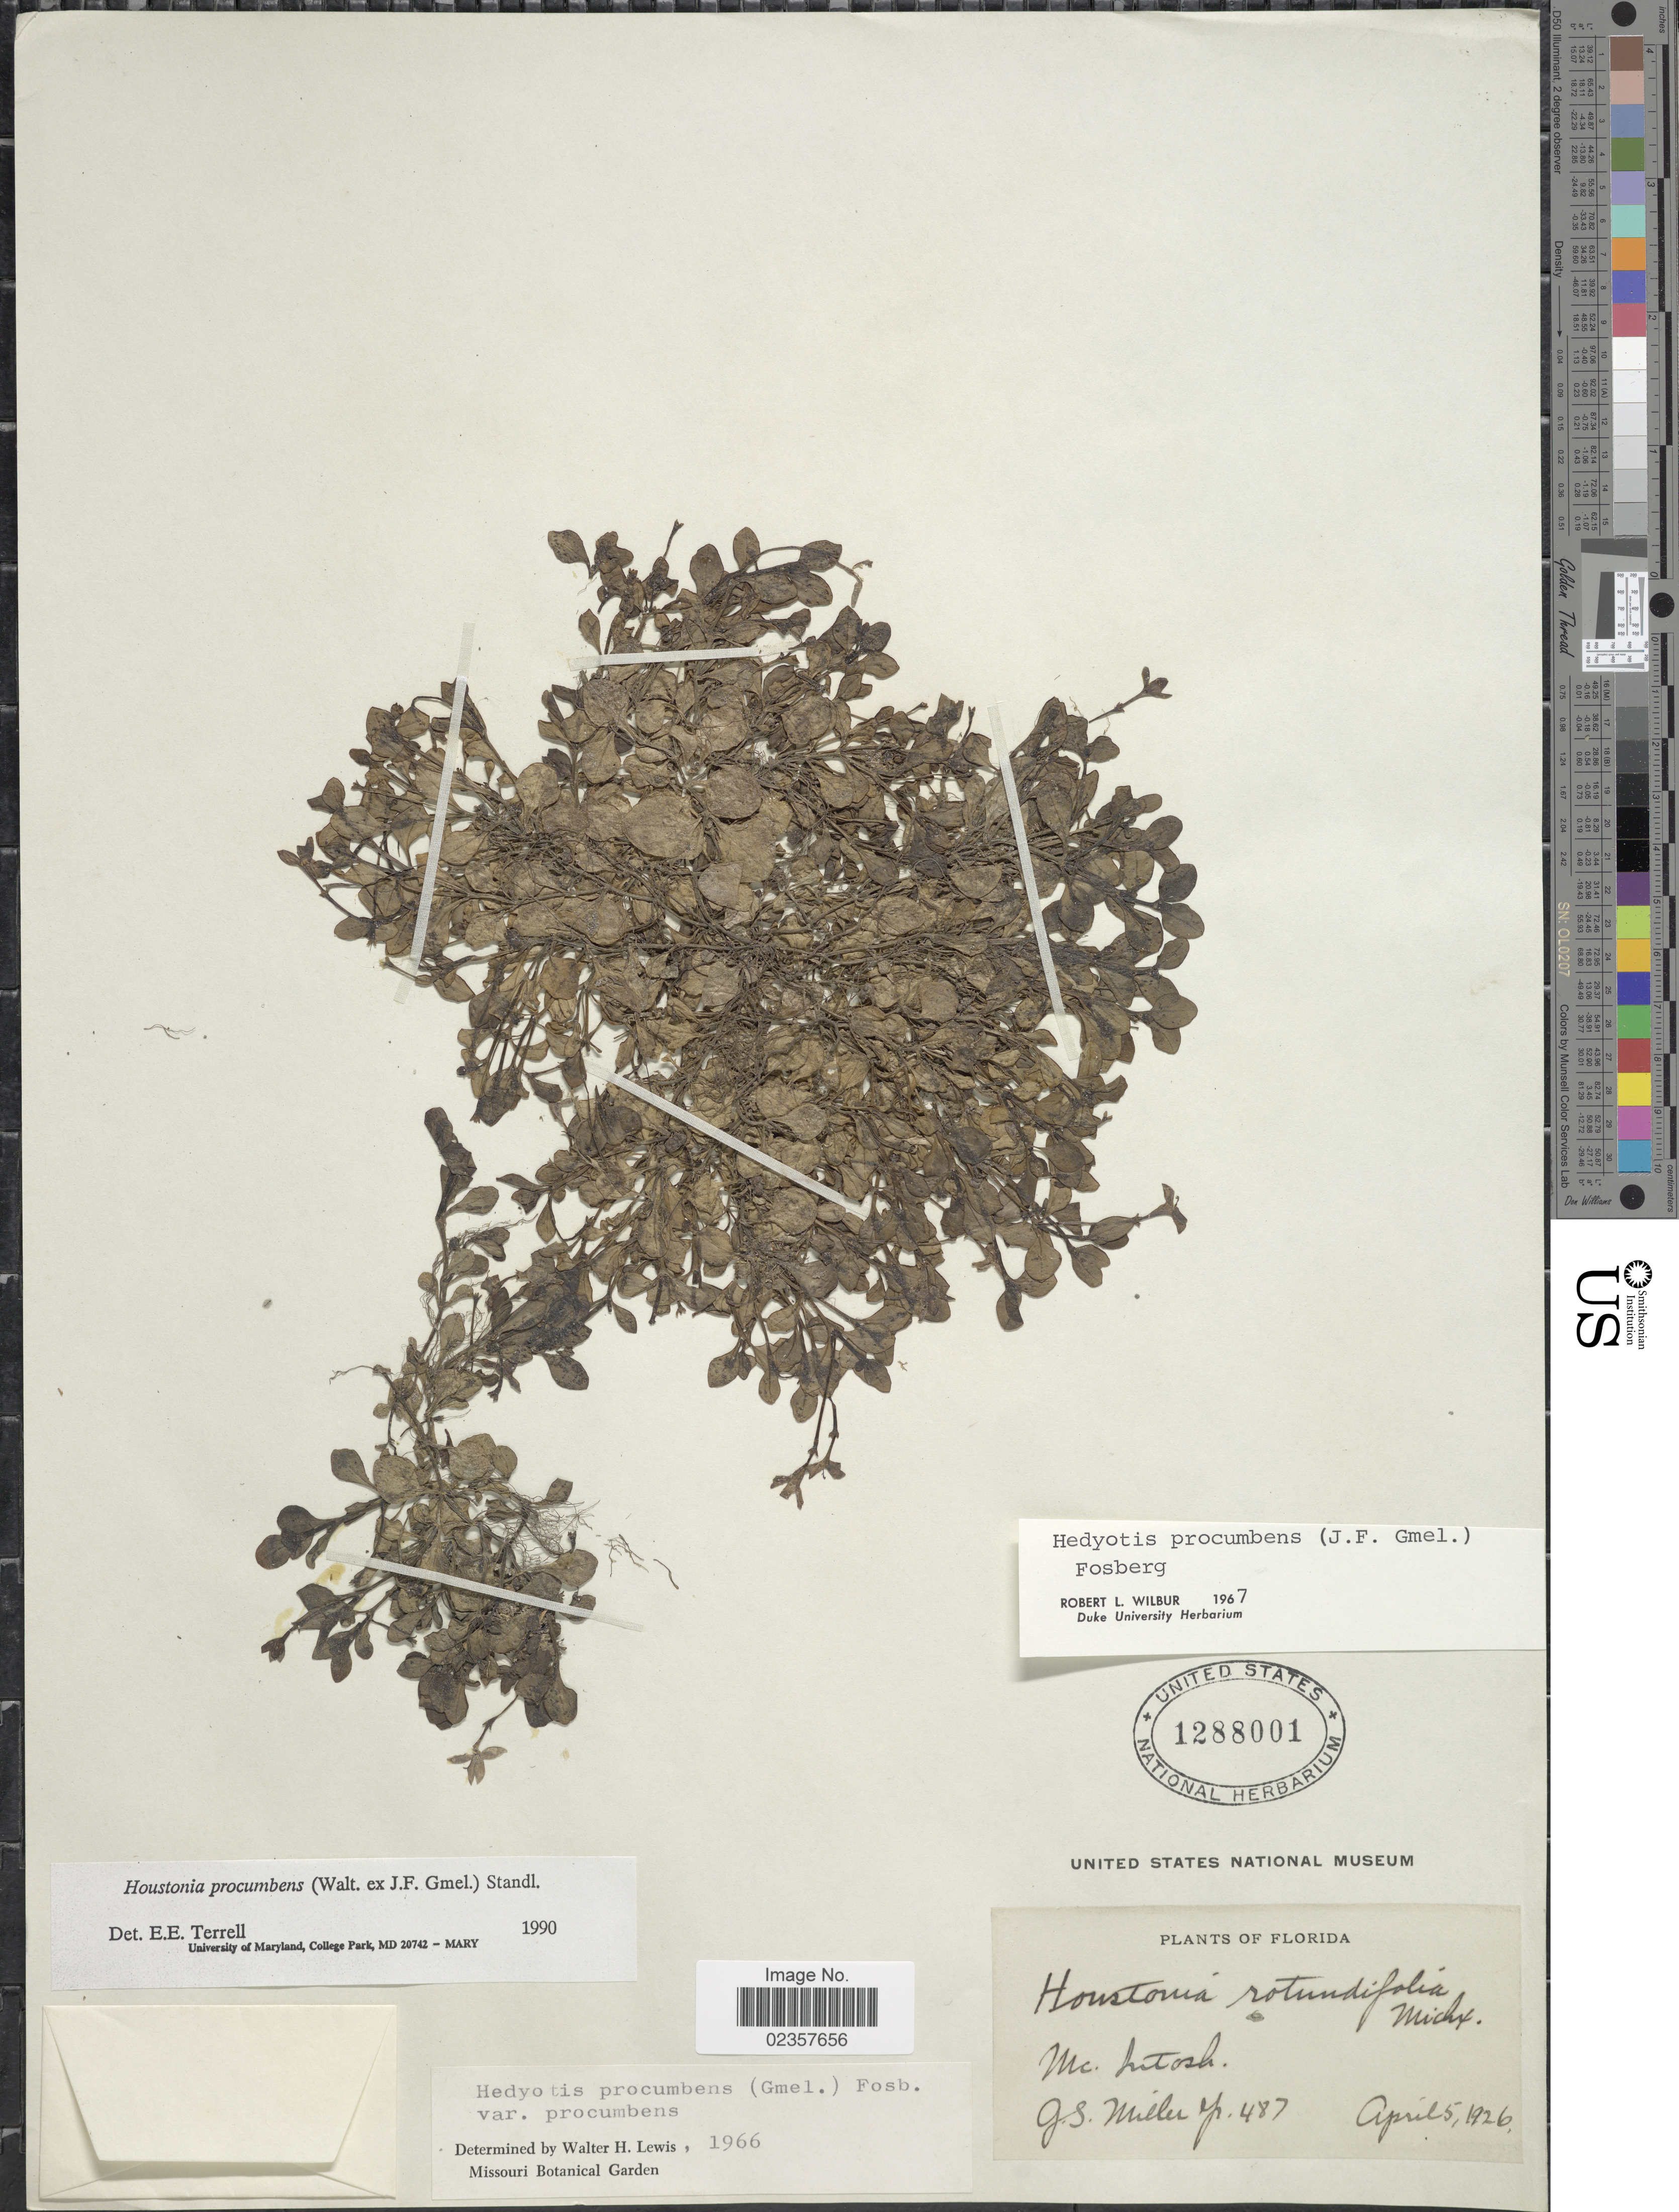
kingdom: Plantae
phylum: Tracheophyta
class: Magnoliopsida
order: Gentianales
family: Rubiaceae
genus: Houstonia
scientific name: Houstonia procumbens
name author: (Walter ex J.F. Gmel.) Standl.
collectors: G. S. Miller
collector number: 487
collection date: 1926-04-05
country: United States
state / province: Florida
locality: Mc Intosh.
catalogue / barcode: US 1288001